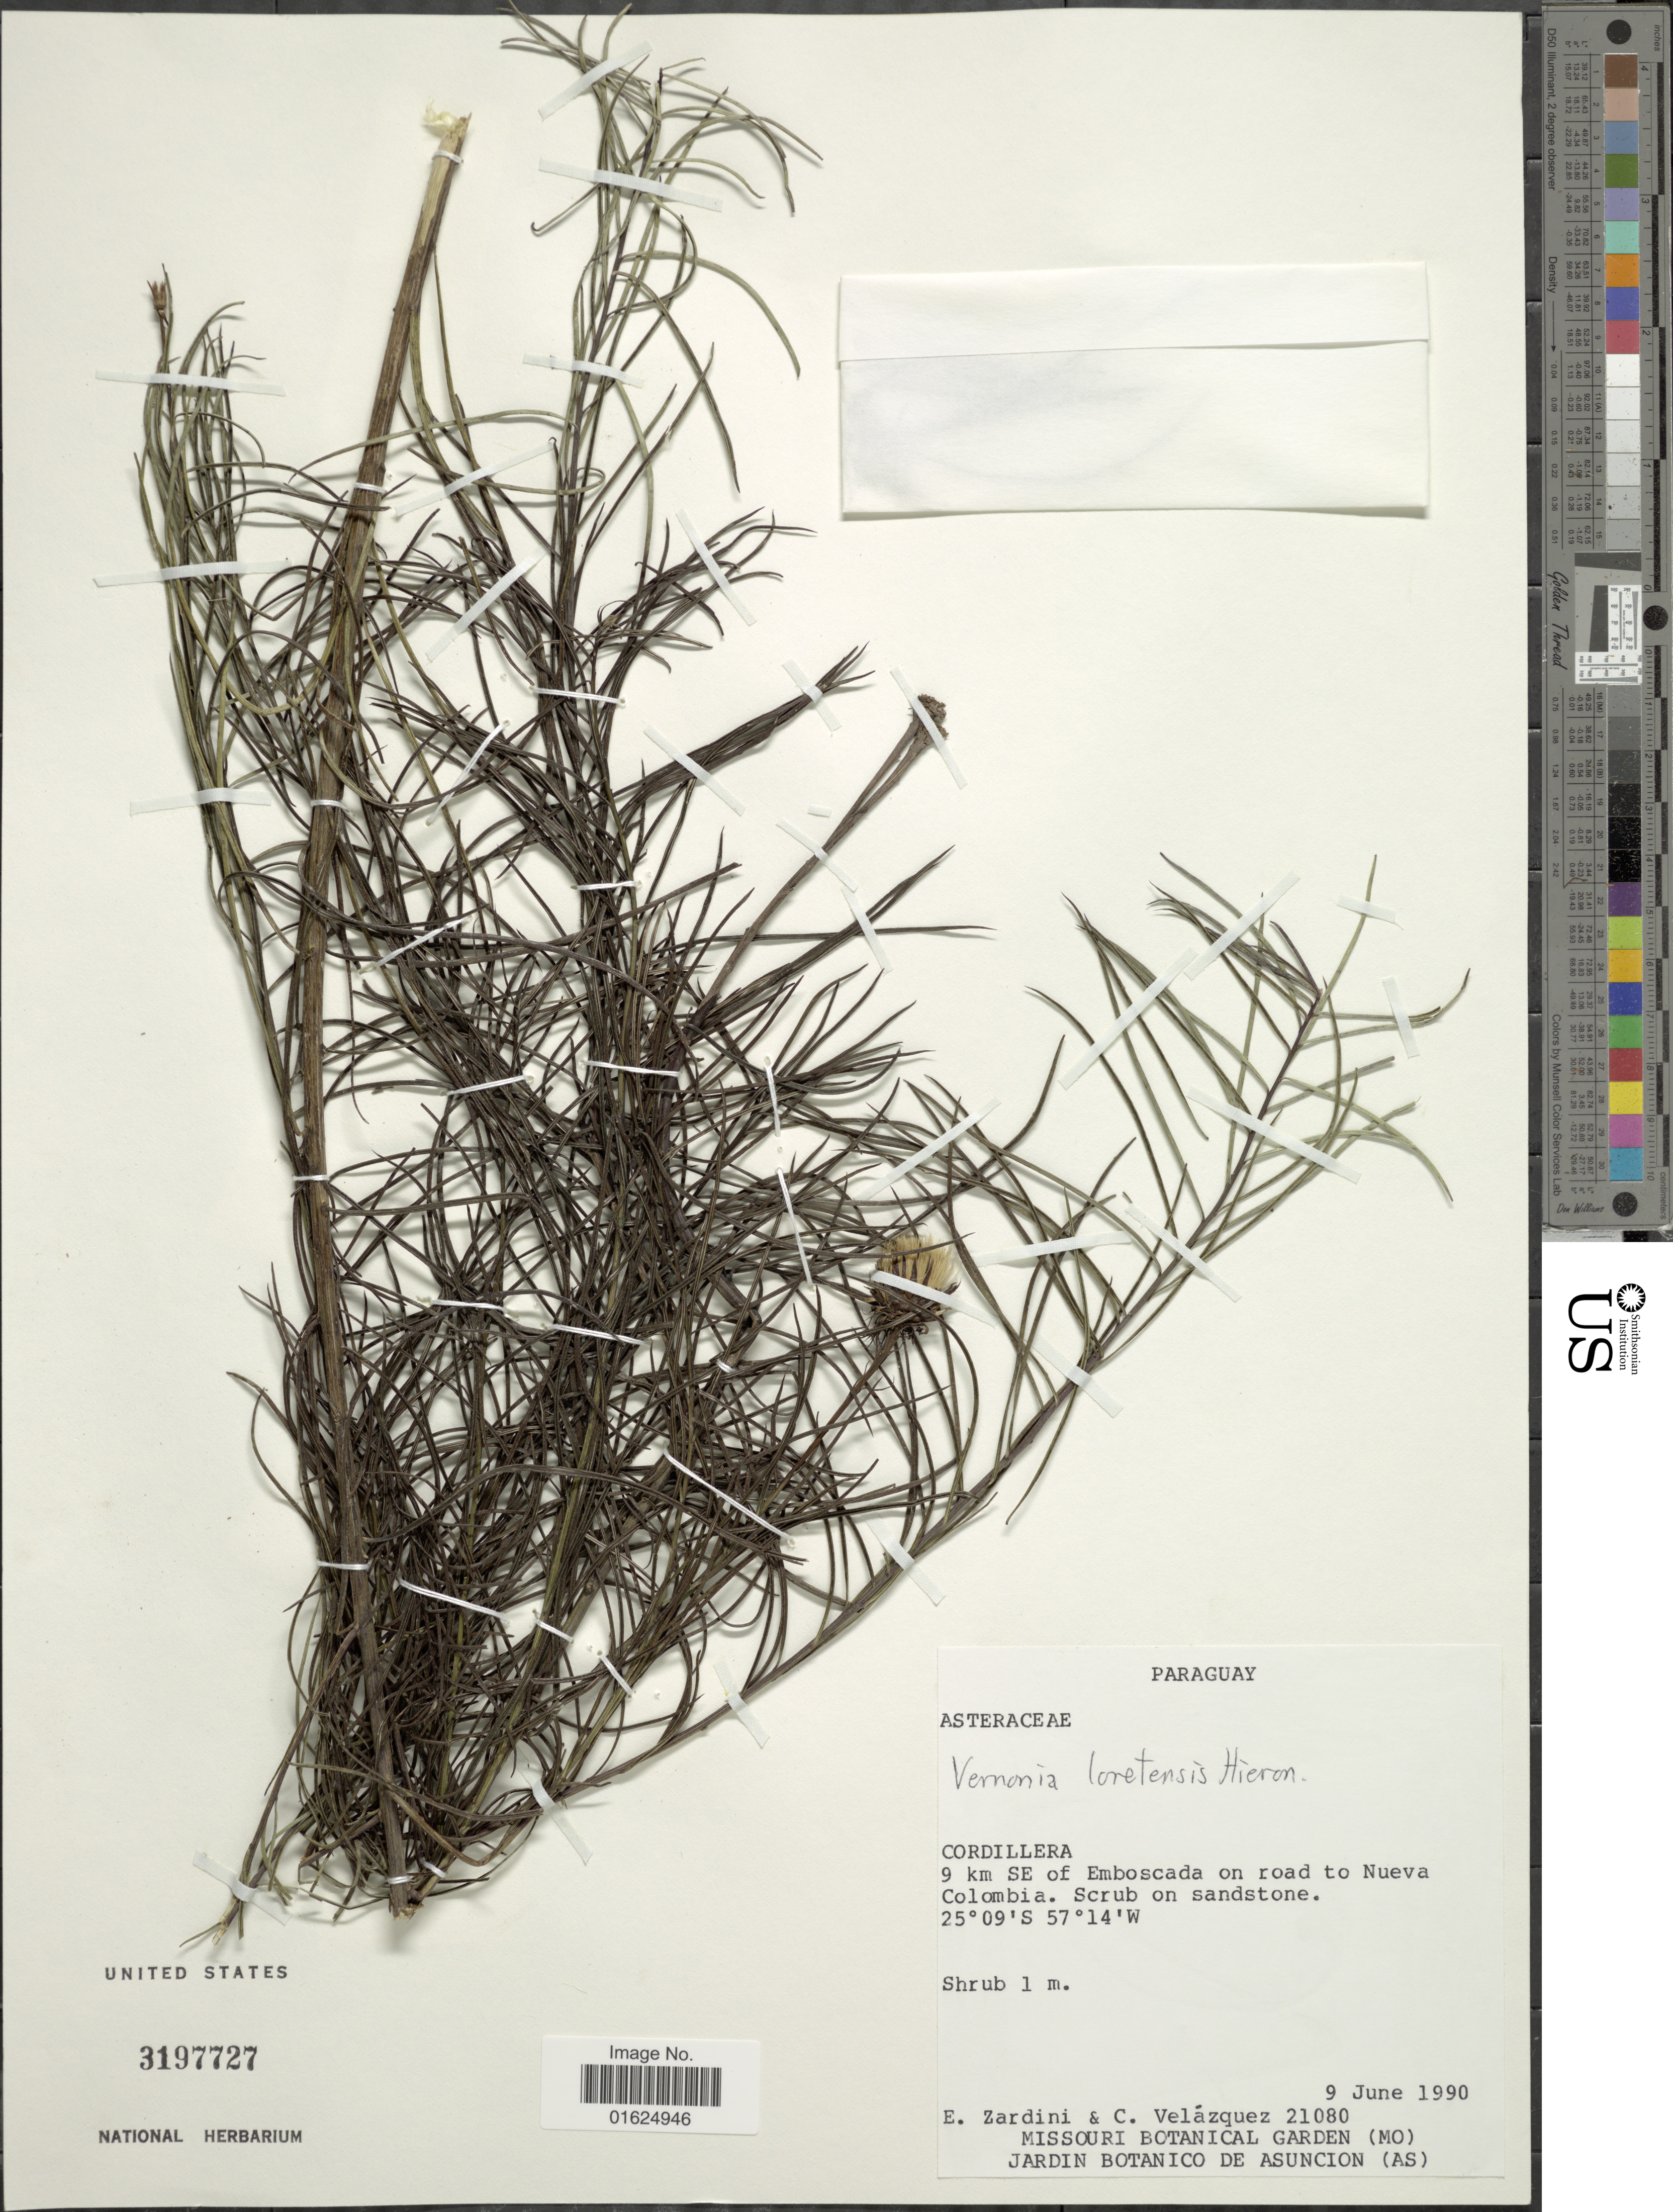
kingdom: Plantae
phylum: Tracheophyta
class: Magnoliopsida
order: Asterales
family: Asteraceae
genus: Vernonanthura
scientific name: Vernonanthura loretensis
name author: (Hieron.) H. Rob.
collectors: E. M. Zardini & C. Velázquez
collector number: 21080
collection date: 1990-06-09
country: Paraguay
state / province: Cordillera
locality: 9 km SE of Emboscada on road to Nueva Colombia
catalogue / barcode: US 3197727